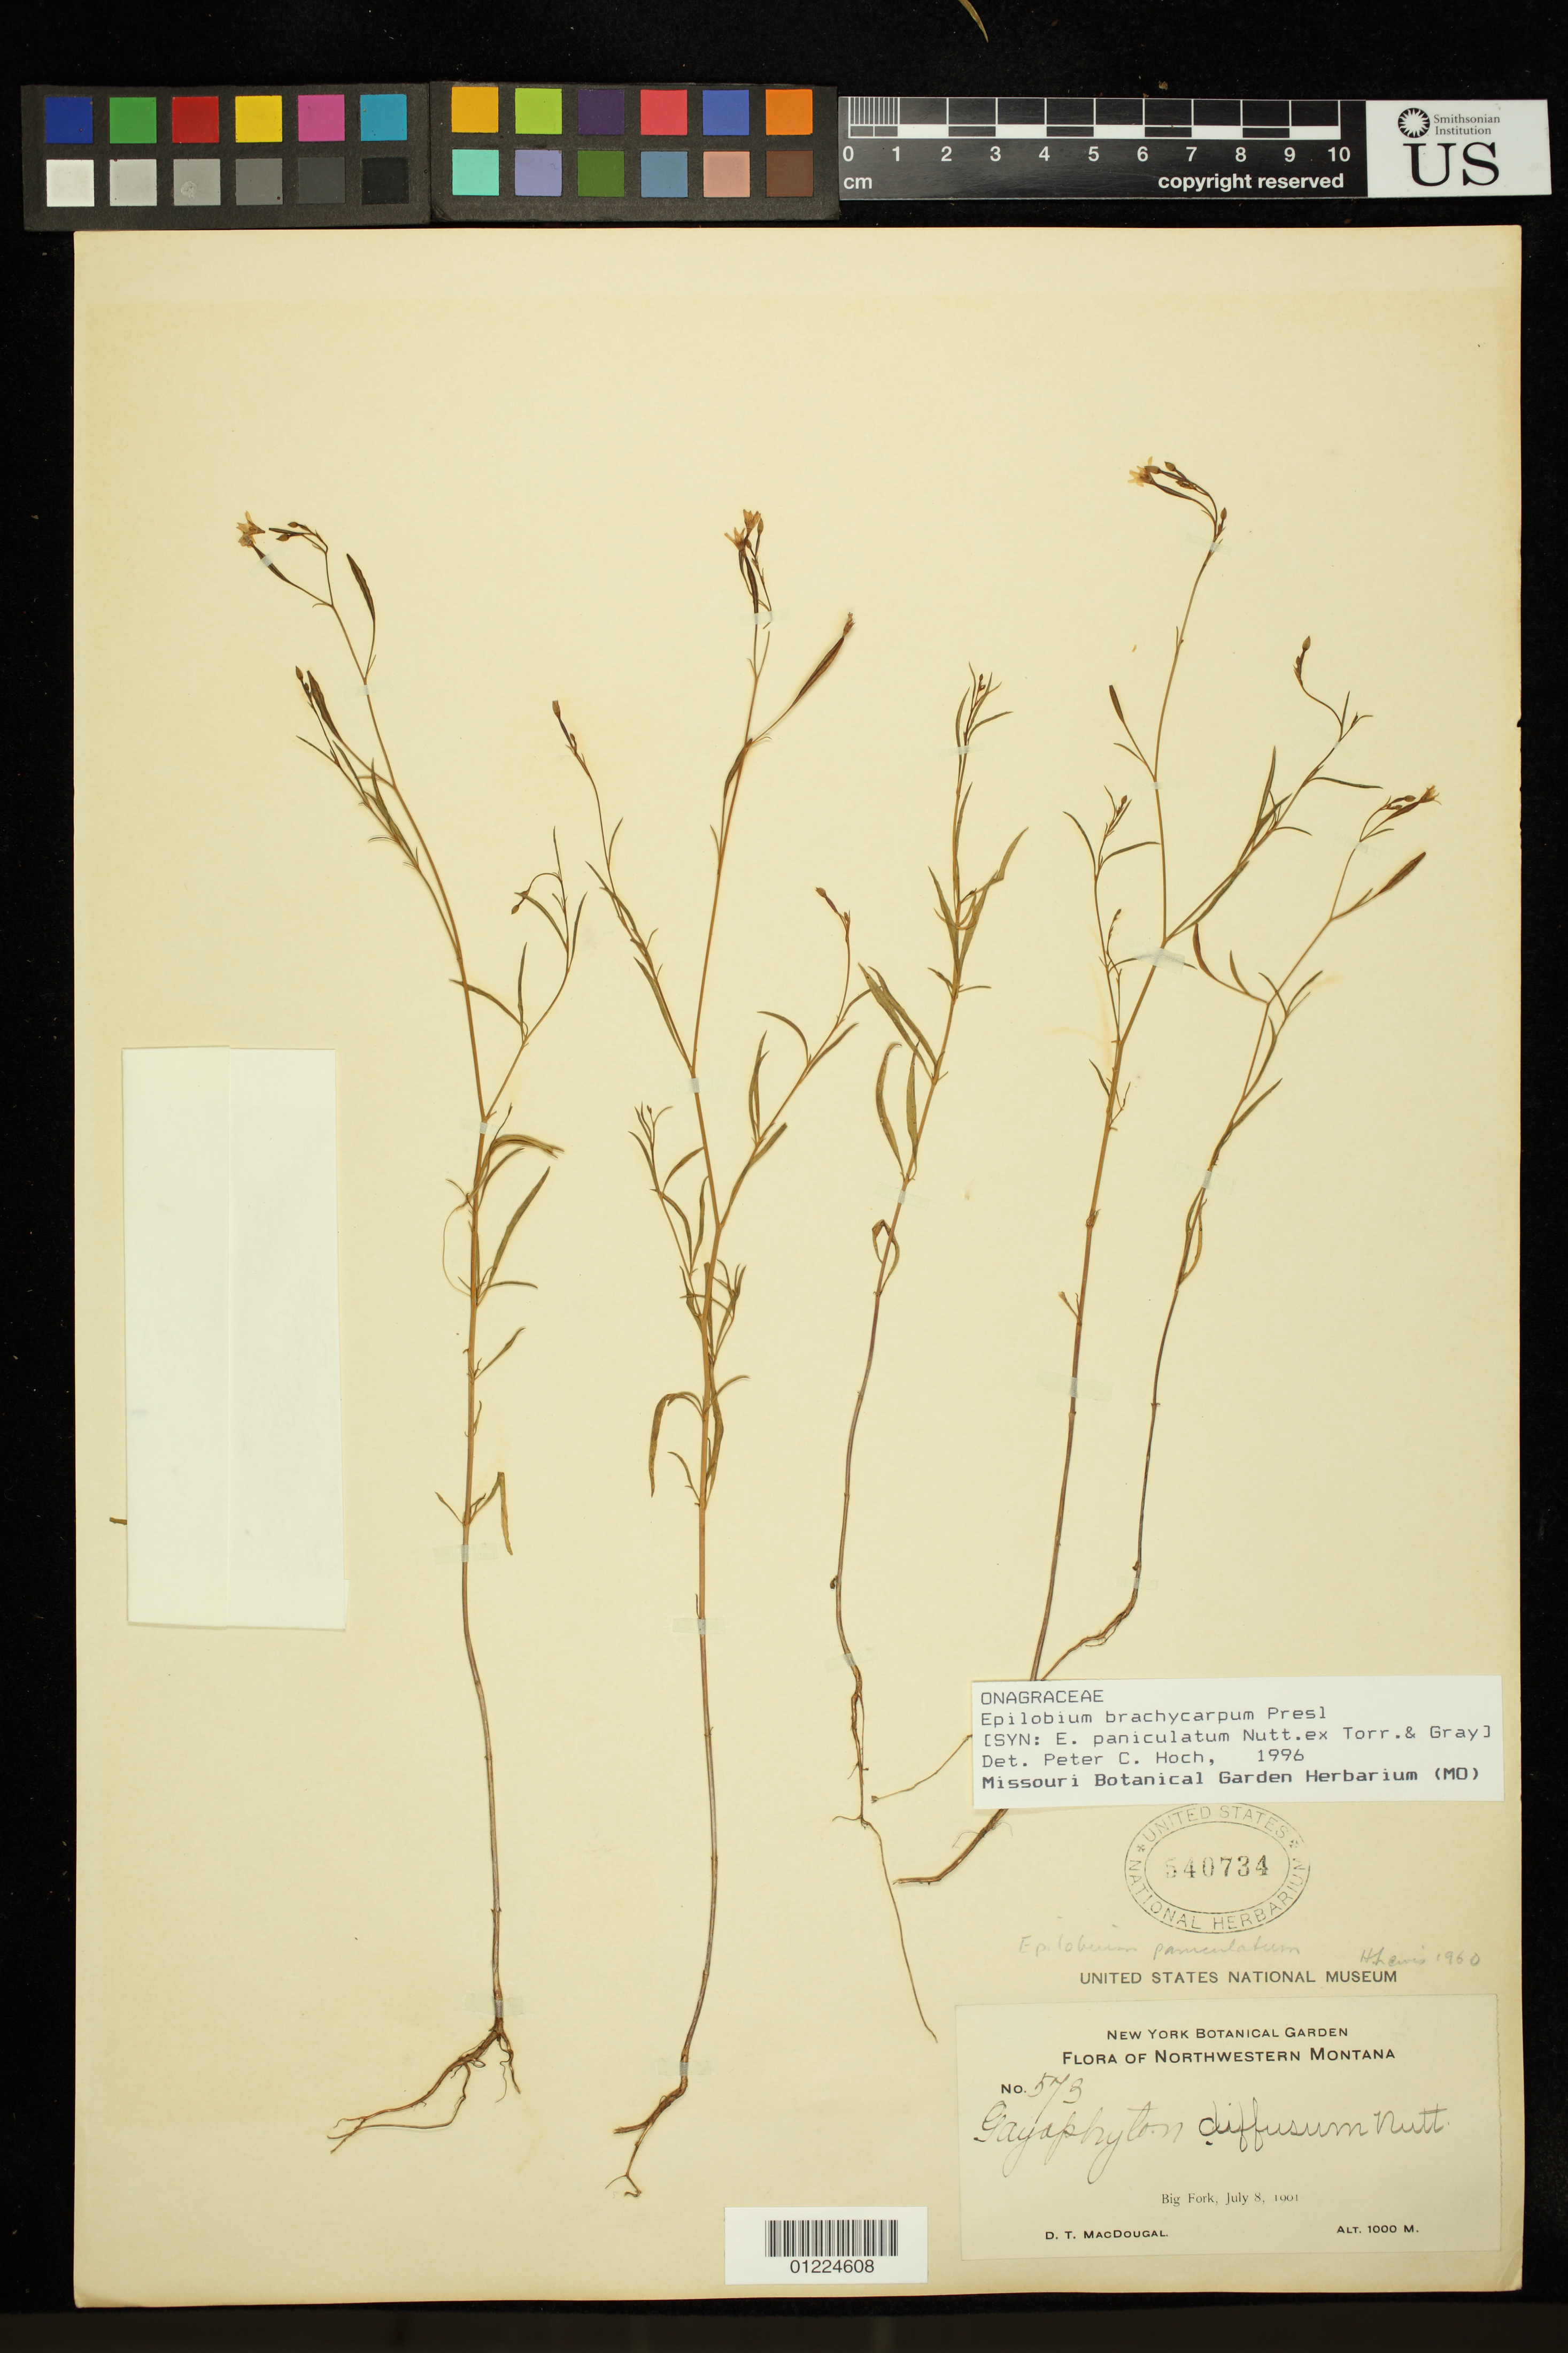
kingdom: Plantae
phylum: Tracheophyta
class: Magnoliopsida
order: Myrtales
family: Onagraceae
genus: Epilobium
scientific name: Epilobium brachycarpum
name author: C. Presl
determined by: Hoch, P. C.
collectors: D. T. MacDougal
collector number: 573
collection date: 1901-07-08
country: United States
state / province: Montana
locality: Northwestern Montana, Big Fork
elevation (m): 1000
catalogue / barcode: US 540734